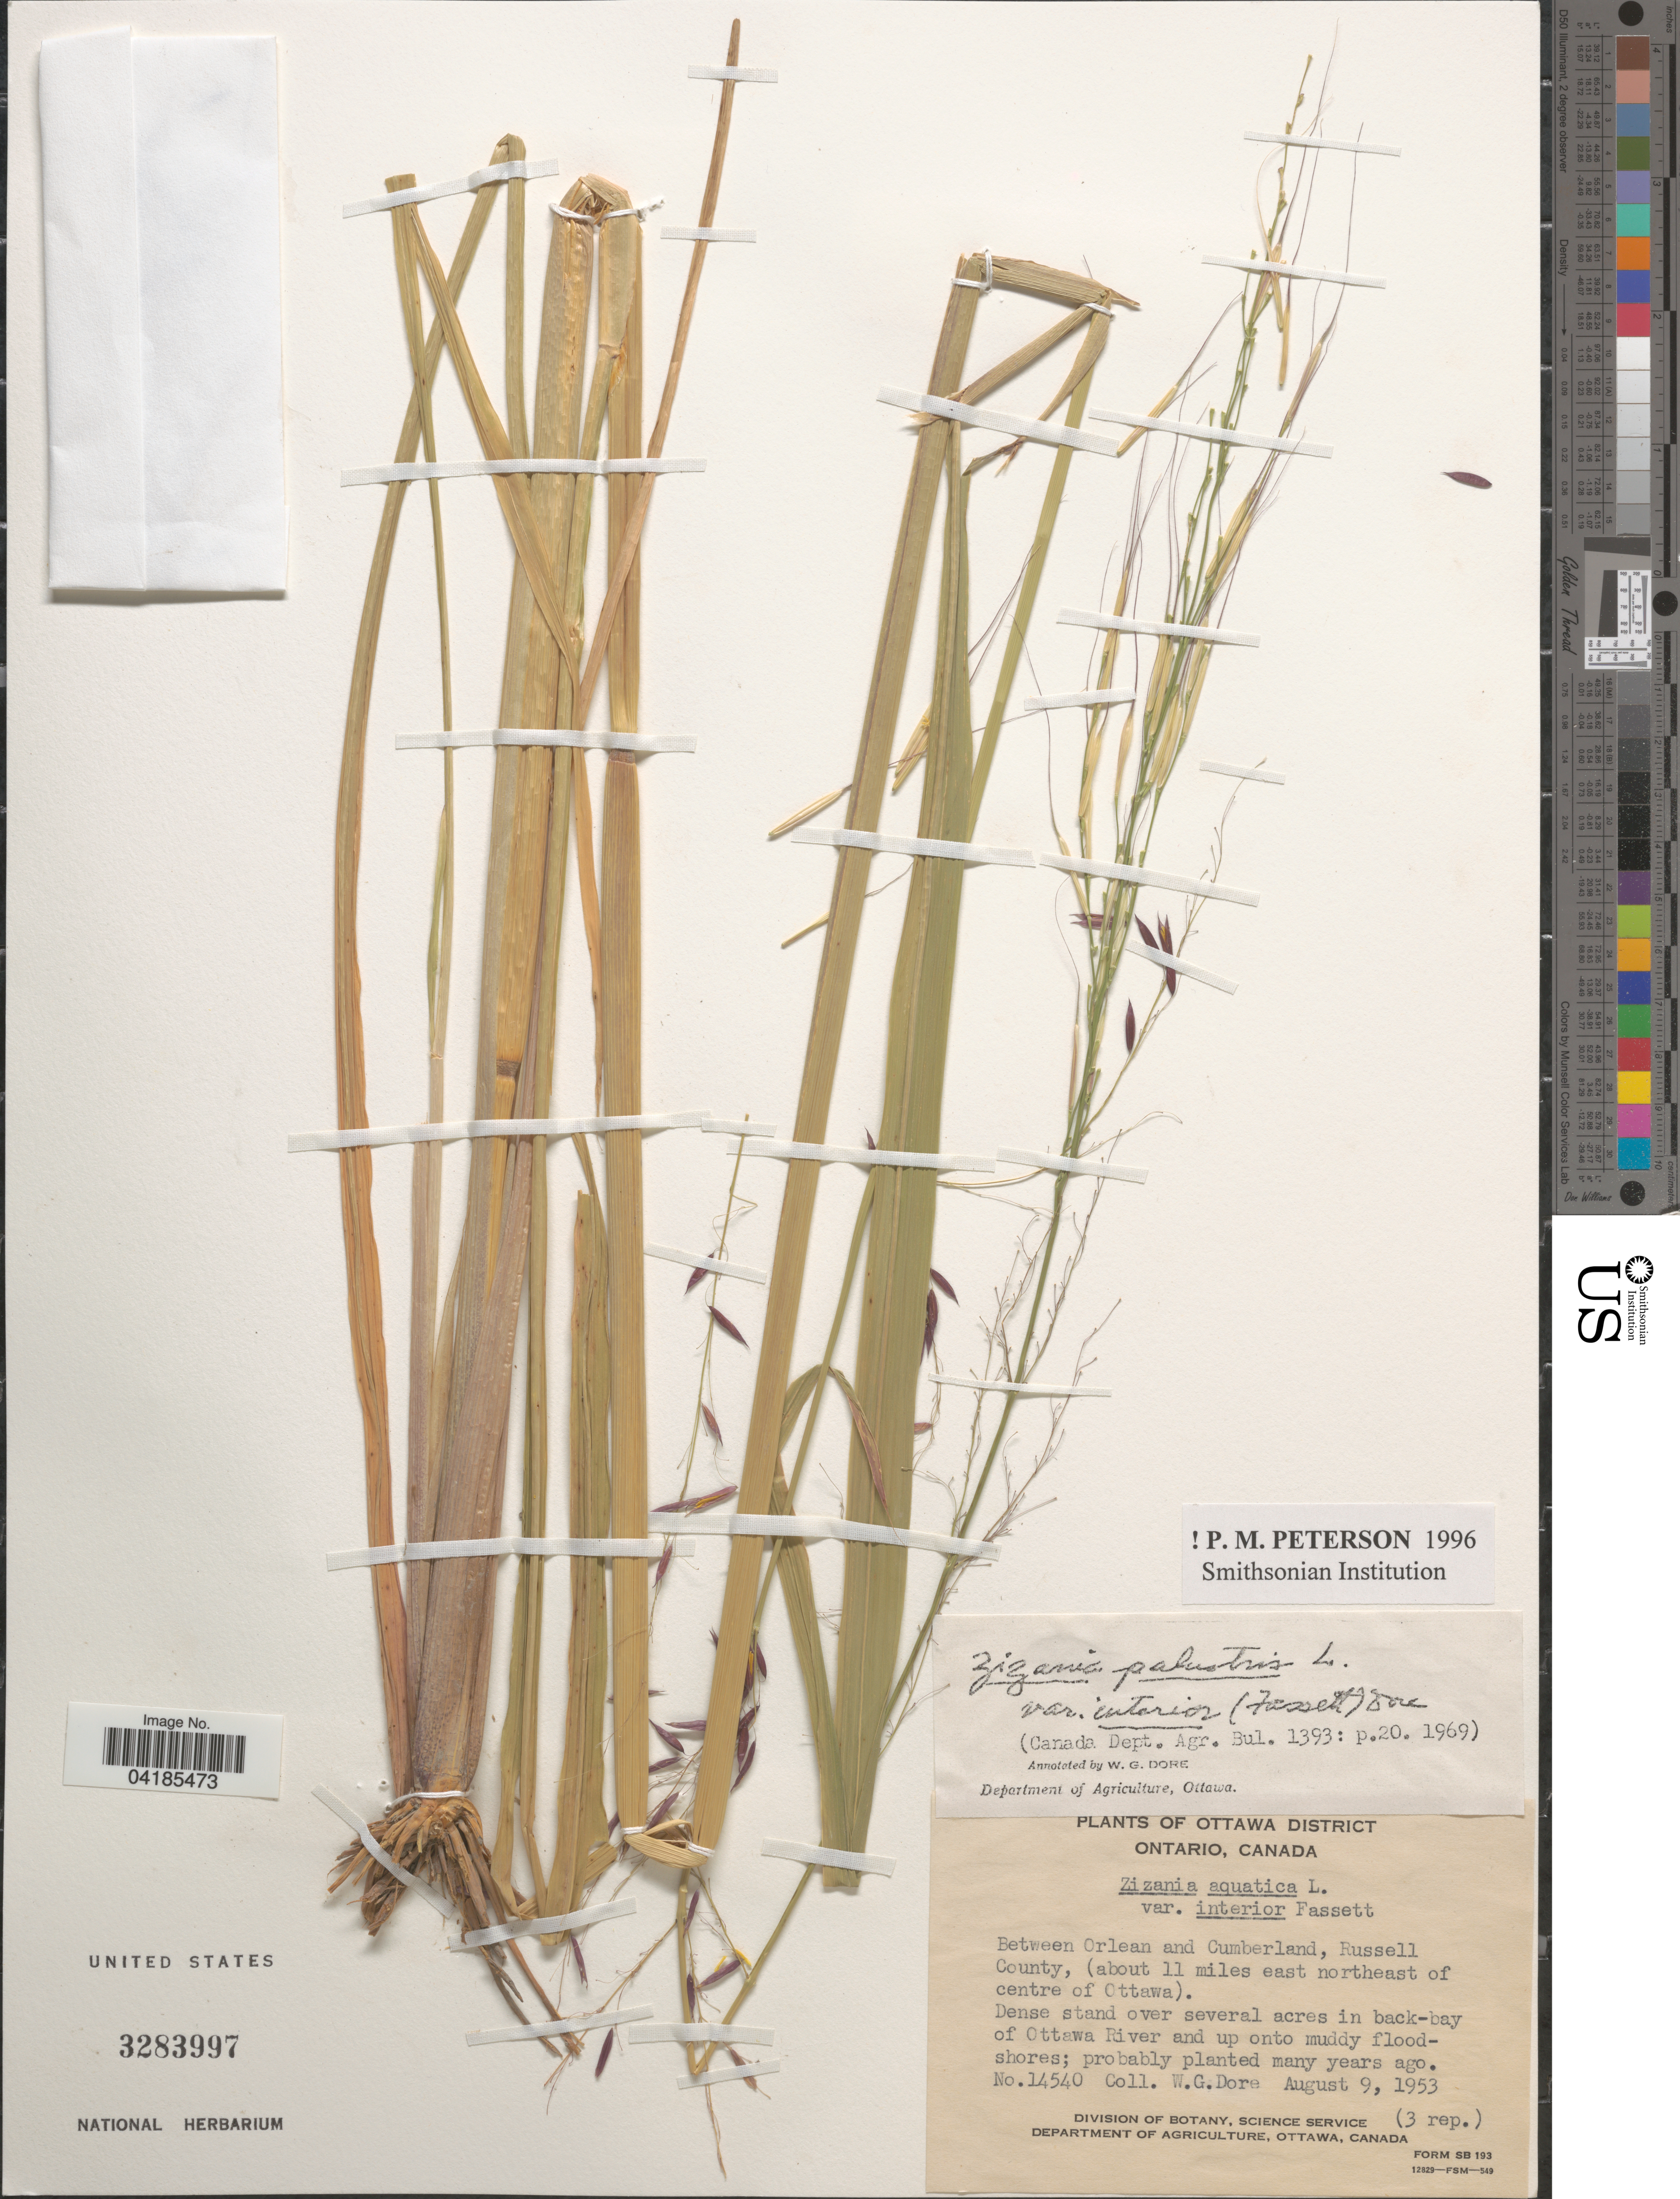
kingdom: Plantae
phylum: Tracheophyta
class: Liliopsida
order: Poales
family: Poaceae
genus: Zizania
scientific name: Zizania palustris var. interior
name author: L.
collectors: W. Dore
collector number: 14540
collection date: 1953-08-09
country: Canada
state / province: Ontario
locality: Ottawa District. Between Orlean and Cumberland, Russell County, (about 11 miles east northeast of centre of Ottawa). Acres in back-bay of Ottawa River.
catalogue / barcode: US 3283997